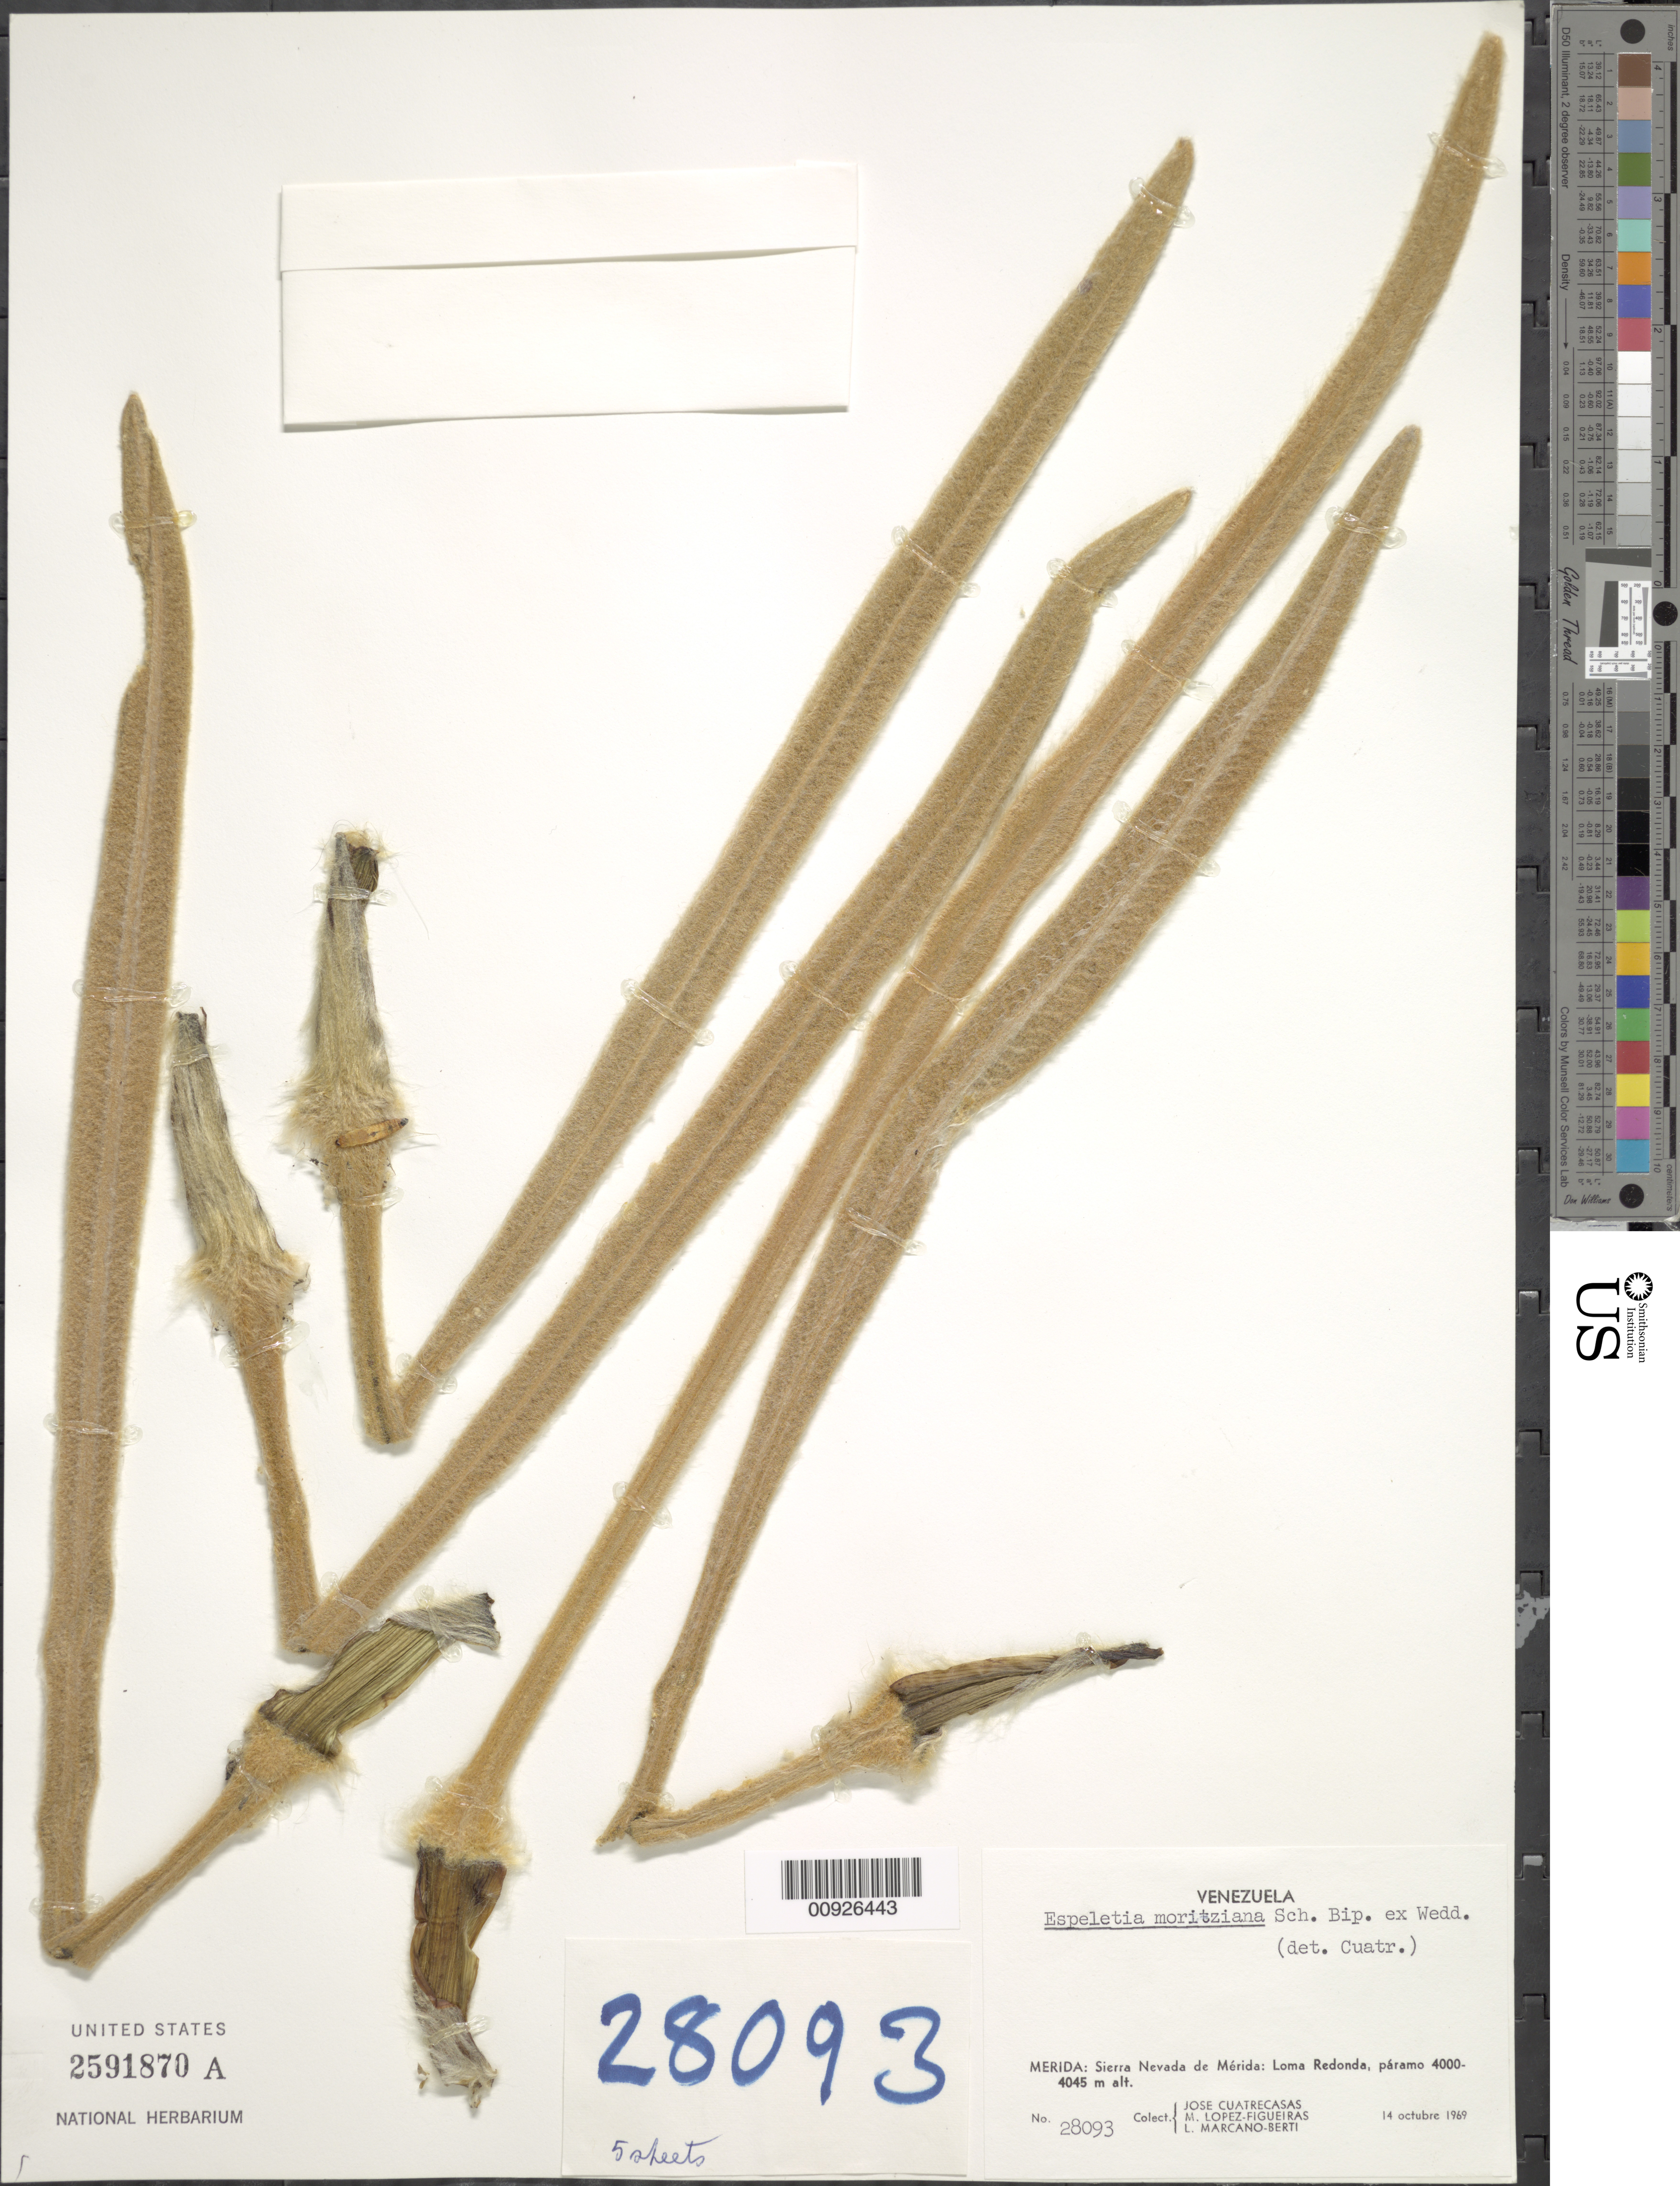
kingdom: Plantae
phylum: Tracheophyta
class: Magnoliopsida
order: Asterales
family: Asteraceae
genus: Coespeletia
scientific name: Coespeletia moritziana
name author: (Sch. Bip. ex Wedd.) Cuatrec.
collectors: J. Cuatrecasas, M. López Figueiras & L. Marcano-Berti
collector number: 28093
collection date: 1969-10-14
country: Venezuela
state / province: Mérida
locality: Sierra Nevada de Mérida: Loma Redonda, páramo.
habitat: Páramo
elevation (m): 4000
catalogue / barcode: US 2591870A